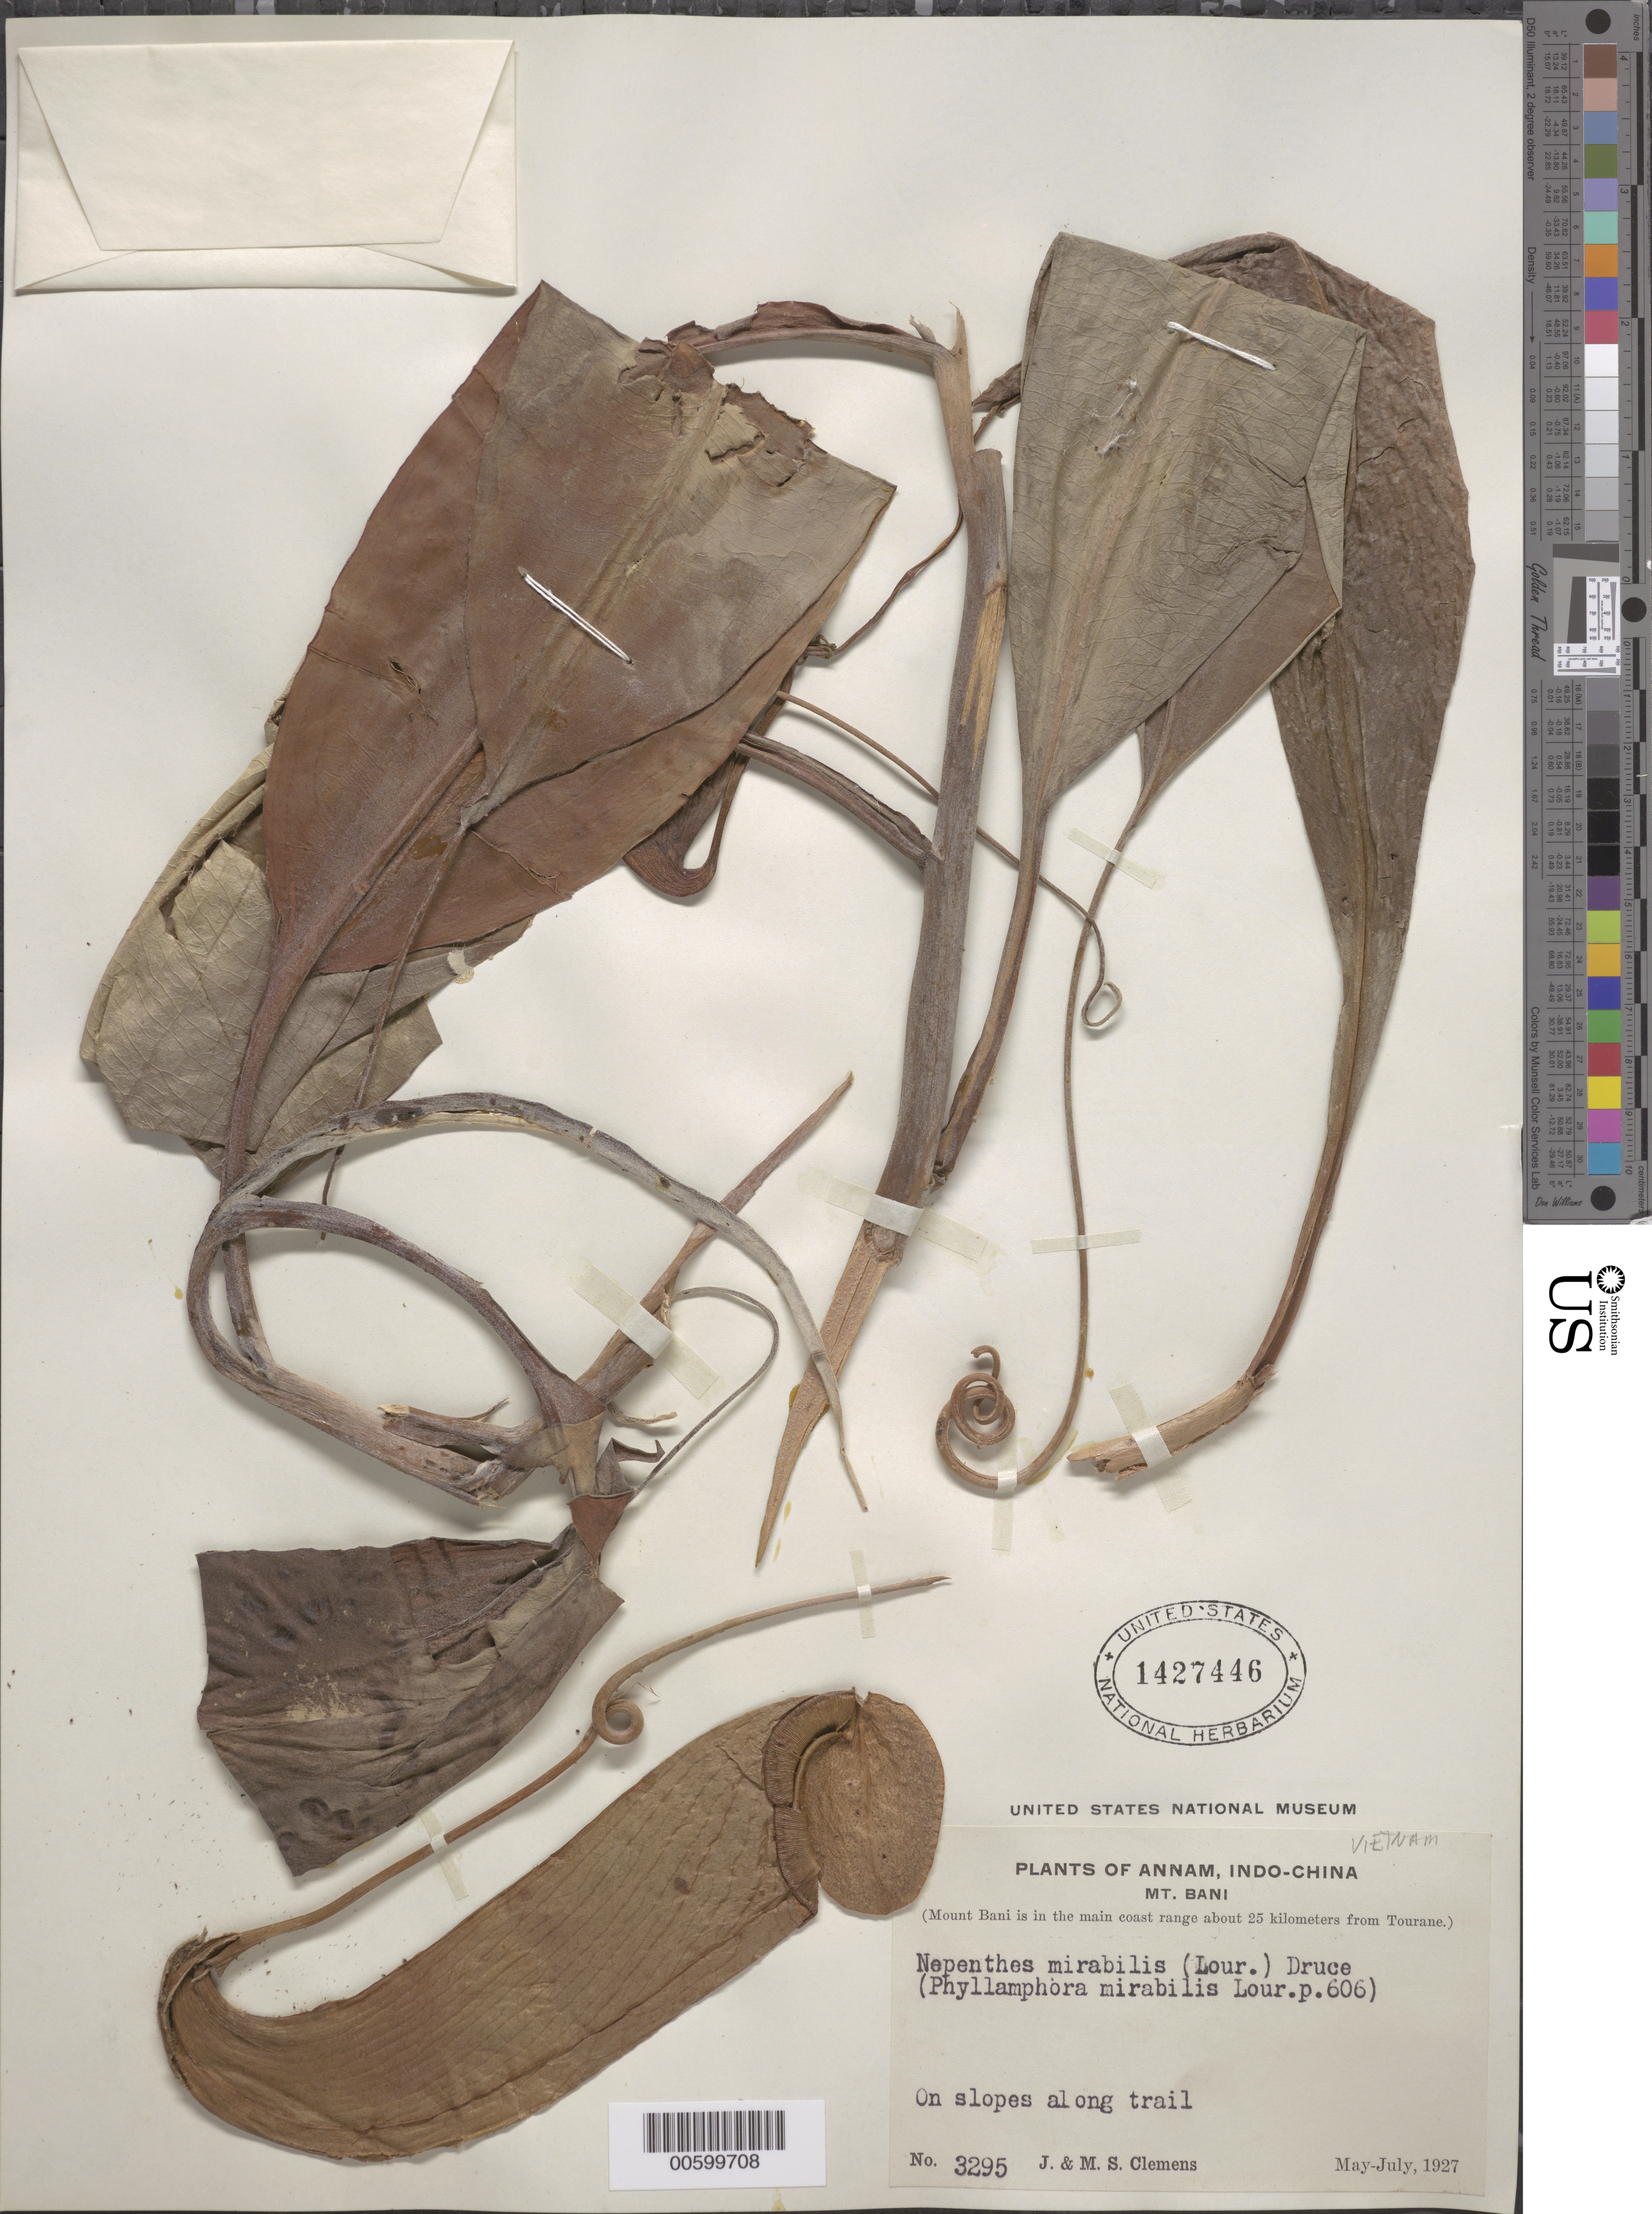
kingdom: Plantae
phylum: Tracheophyta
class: Magnoliopsida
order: Caryophyllales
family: Nepenthaceae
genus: Nepenthes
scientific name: Nepenthes mirabilis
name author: (Lour.) Druce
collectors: J. Clemens & M. S. Clemens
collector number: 3295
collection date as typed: May 1927 to -- Jul 1927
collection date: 1927-05/1927-07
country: Vietnam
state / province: Ðà Nang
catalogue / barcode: US 1427446